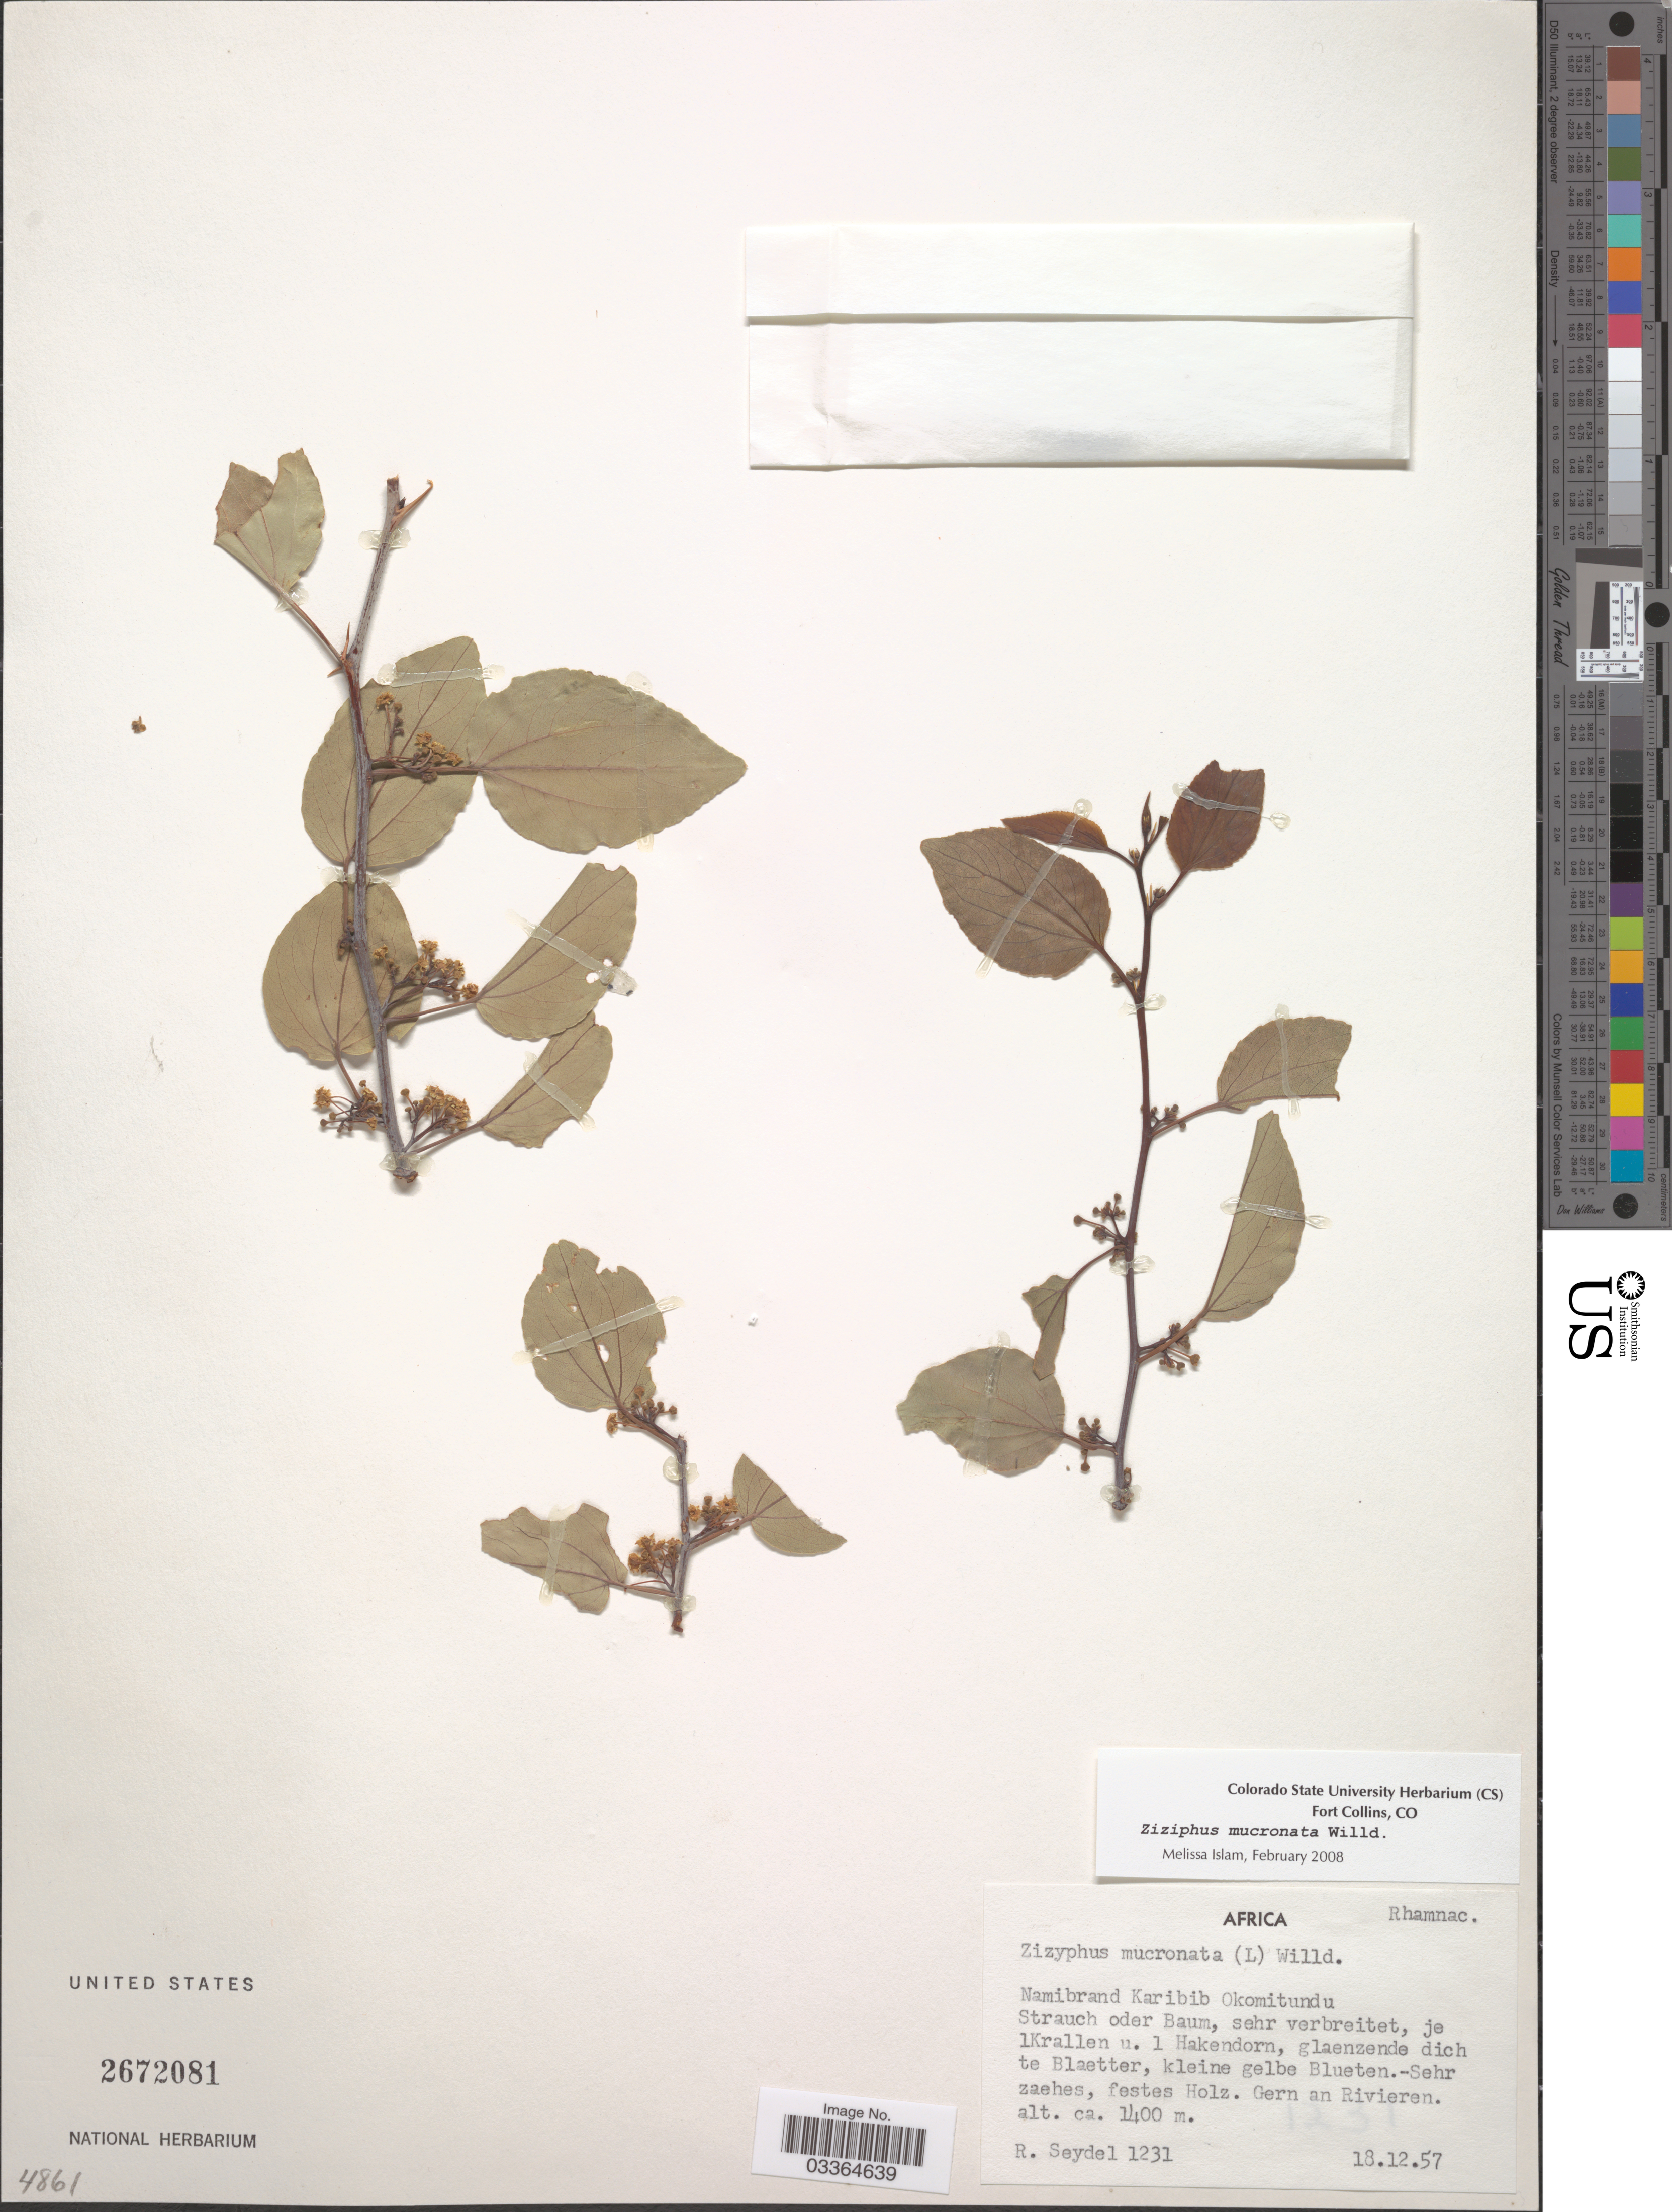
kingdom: Plantae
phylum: Tracheophyta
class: Magnoliopsida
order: Rosales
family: Rhamnaceae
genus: Ziziphus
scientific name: Ziziphus mucronata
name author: Willd.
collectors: R. Seydel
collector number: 1231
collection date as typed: Transcribed d/m/y: 18/12/57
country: Namibia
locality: Namibrand Karibib Okomitundu.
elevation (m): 1400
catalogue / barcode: US 2672081